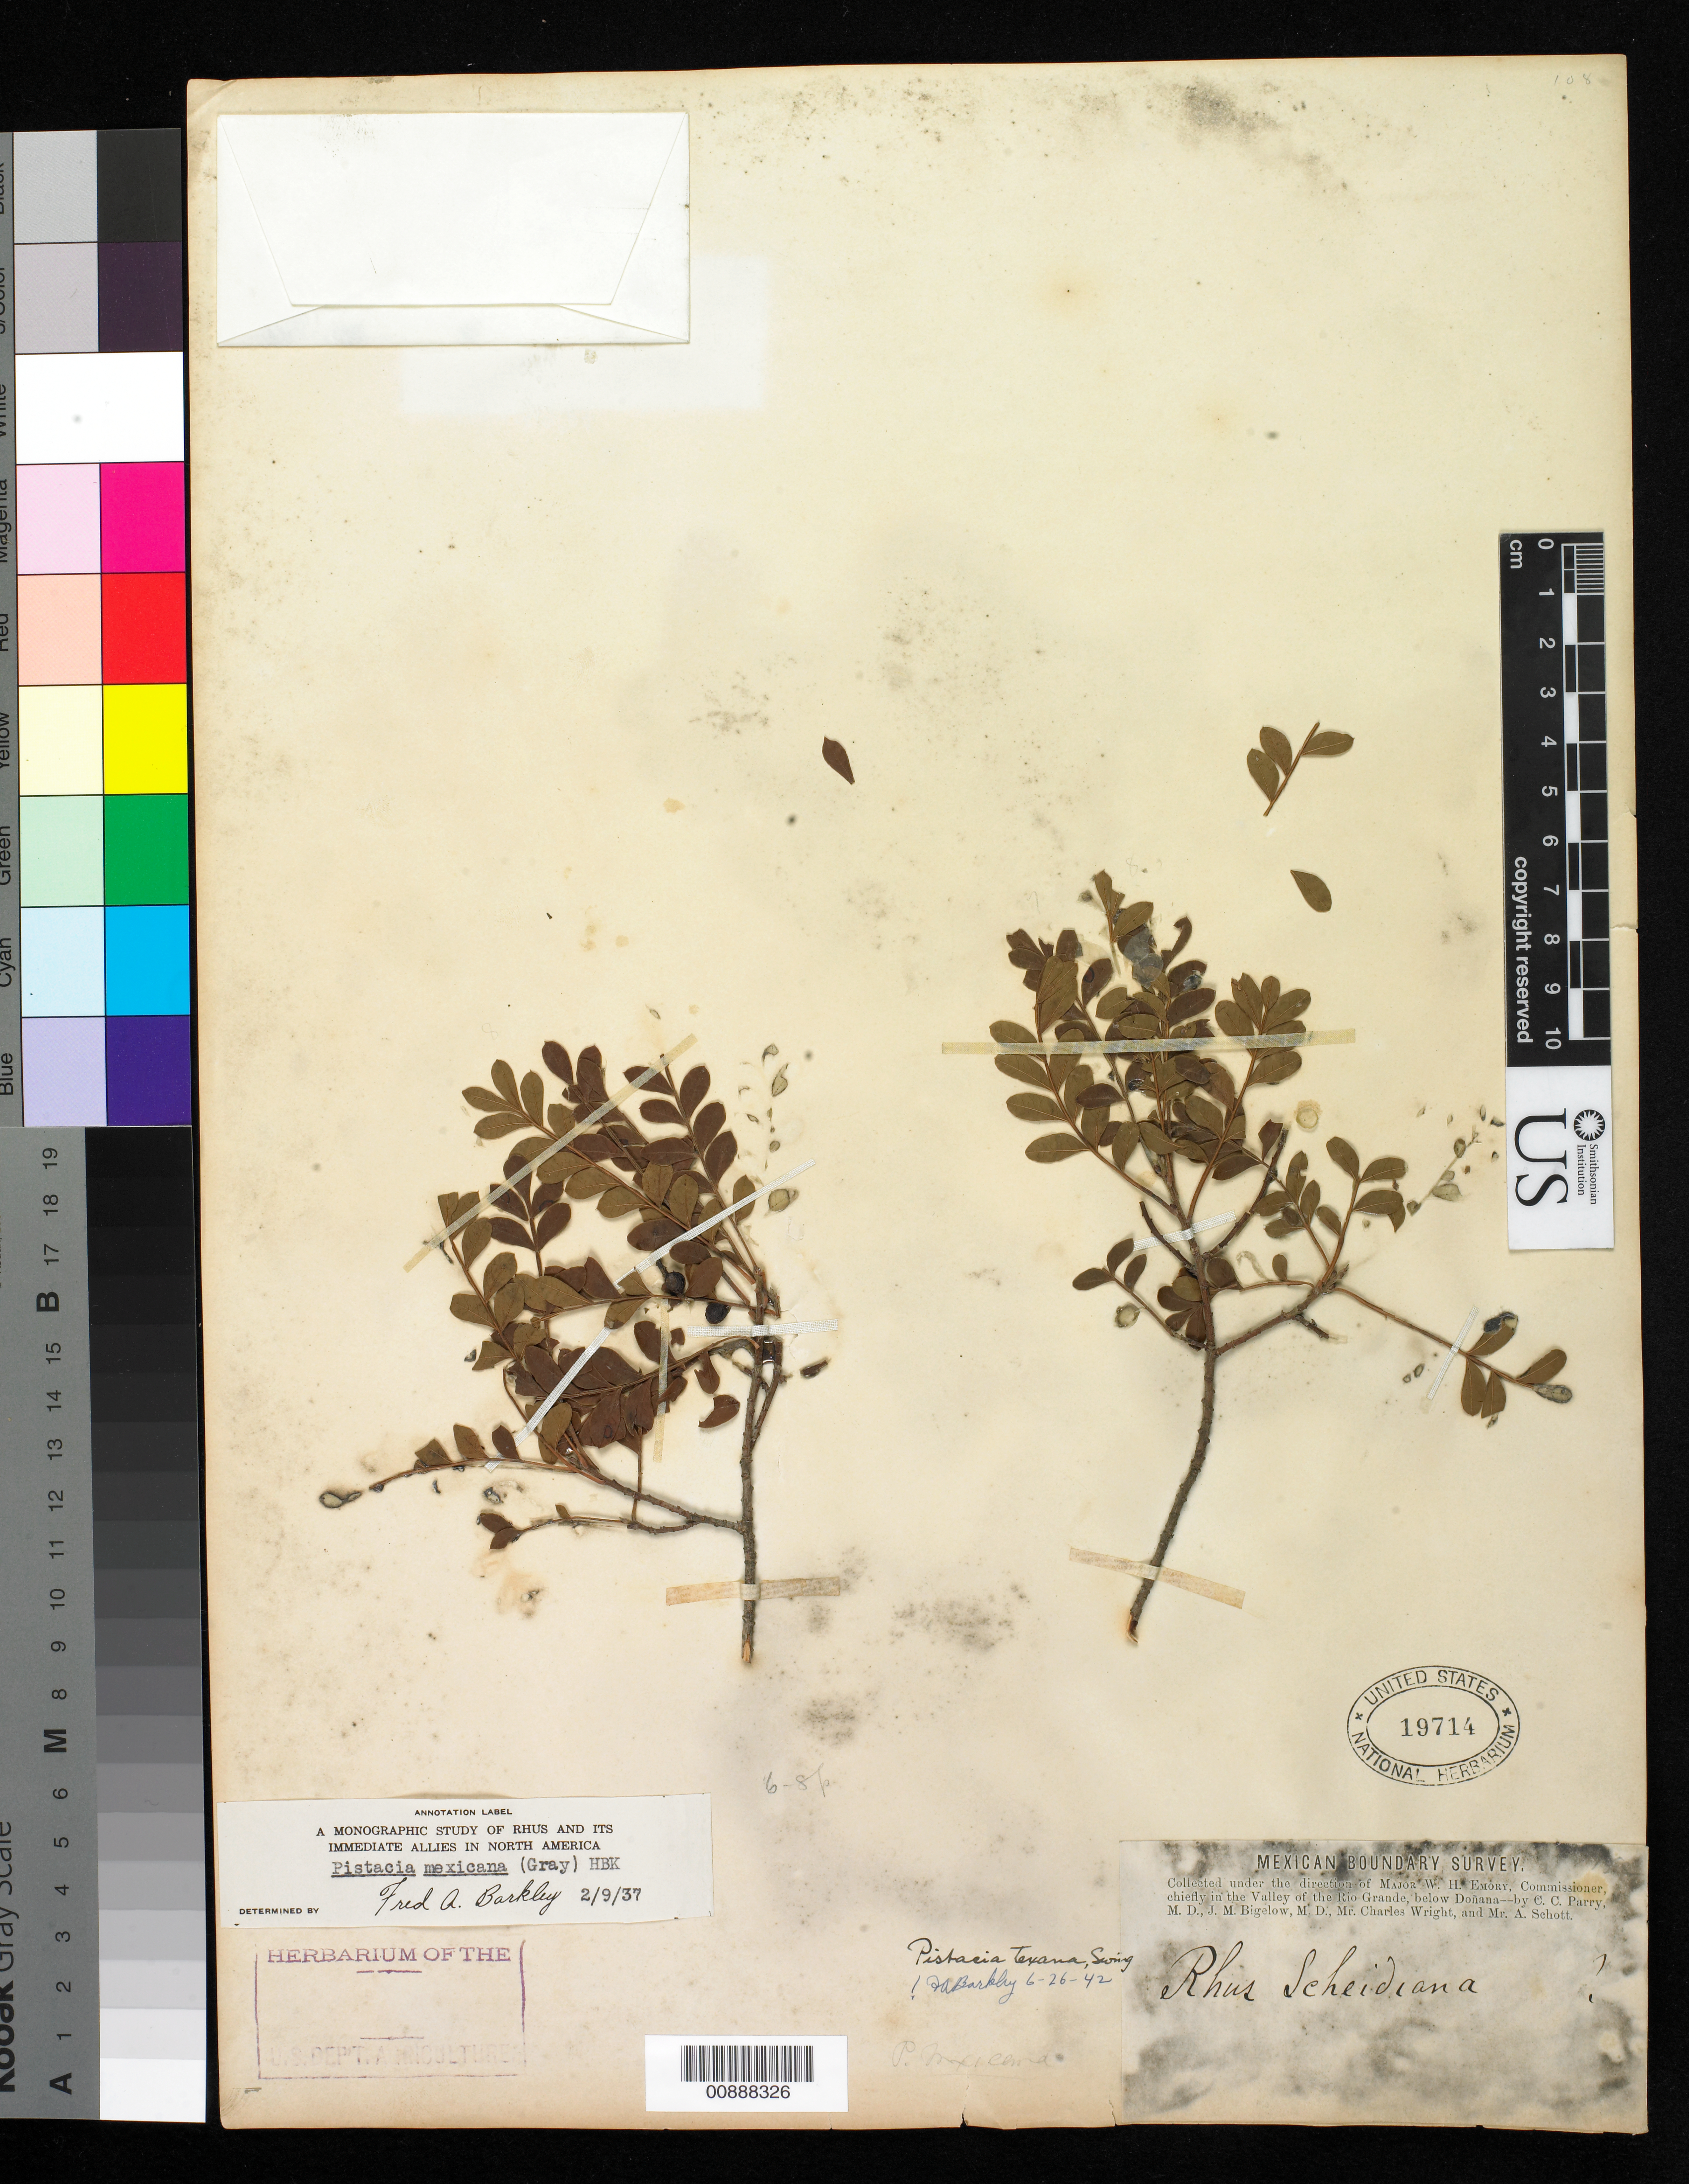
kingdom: Plantae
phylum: Tracheophyta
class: Magnoliopsida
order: Sapindales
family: Anacardiaceae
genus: Pistacia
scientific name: Pistacia mexicana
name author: Kunth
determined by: Mitchell, John D.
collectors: C. C. Parry, J. M. Bigelow, C. Wright & A. C. V. Schott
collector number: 1522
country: United States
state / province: New Mexico / Texas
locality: Valley of the Rio Grande, below Doñana.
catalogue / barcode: US 19714